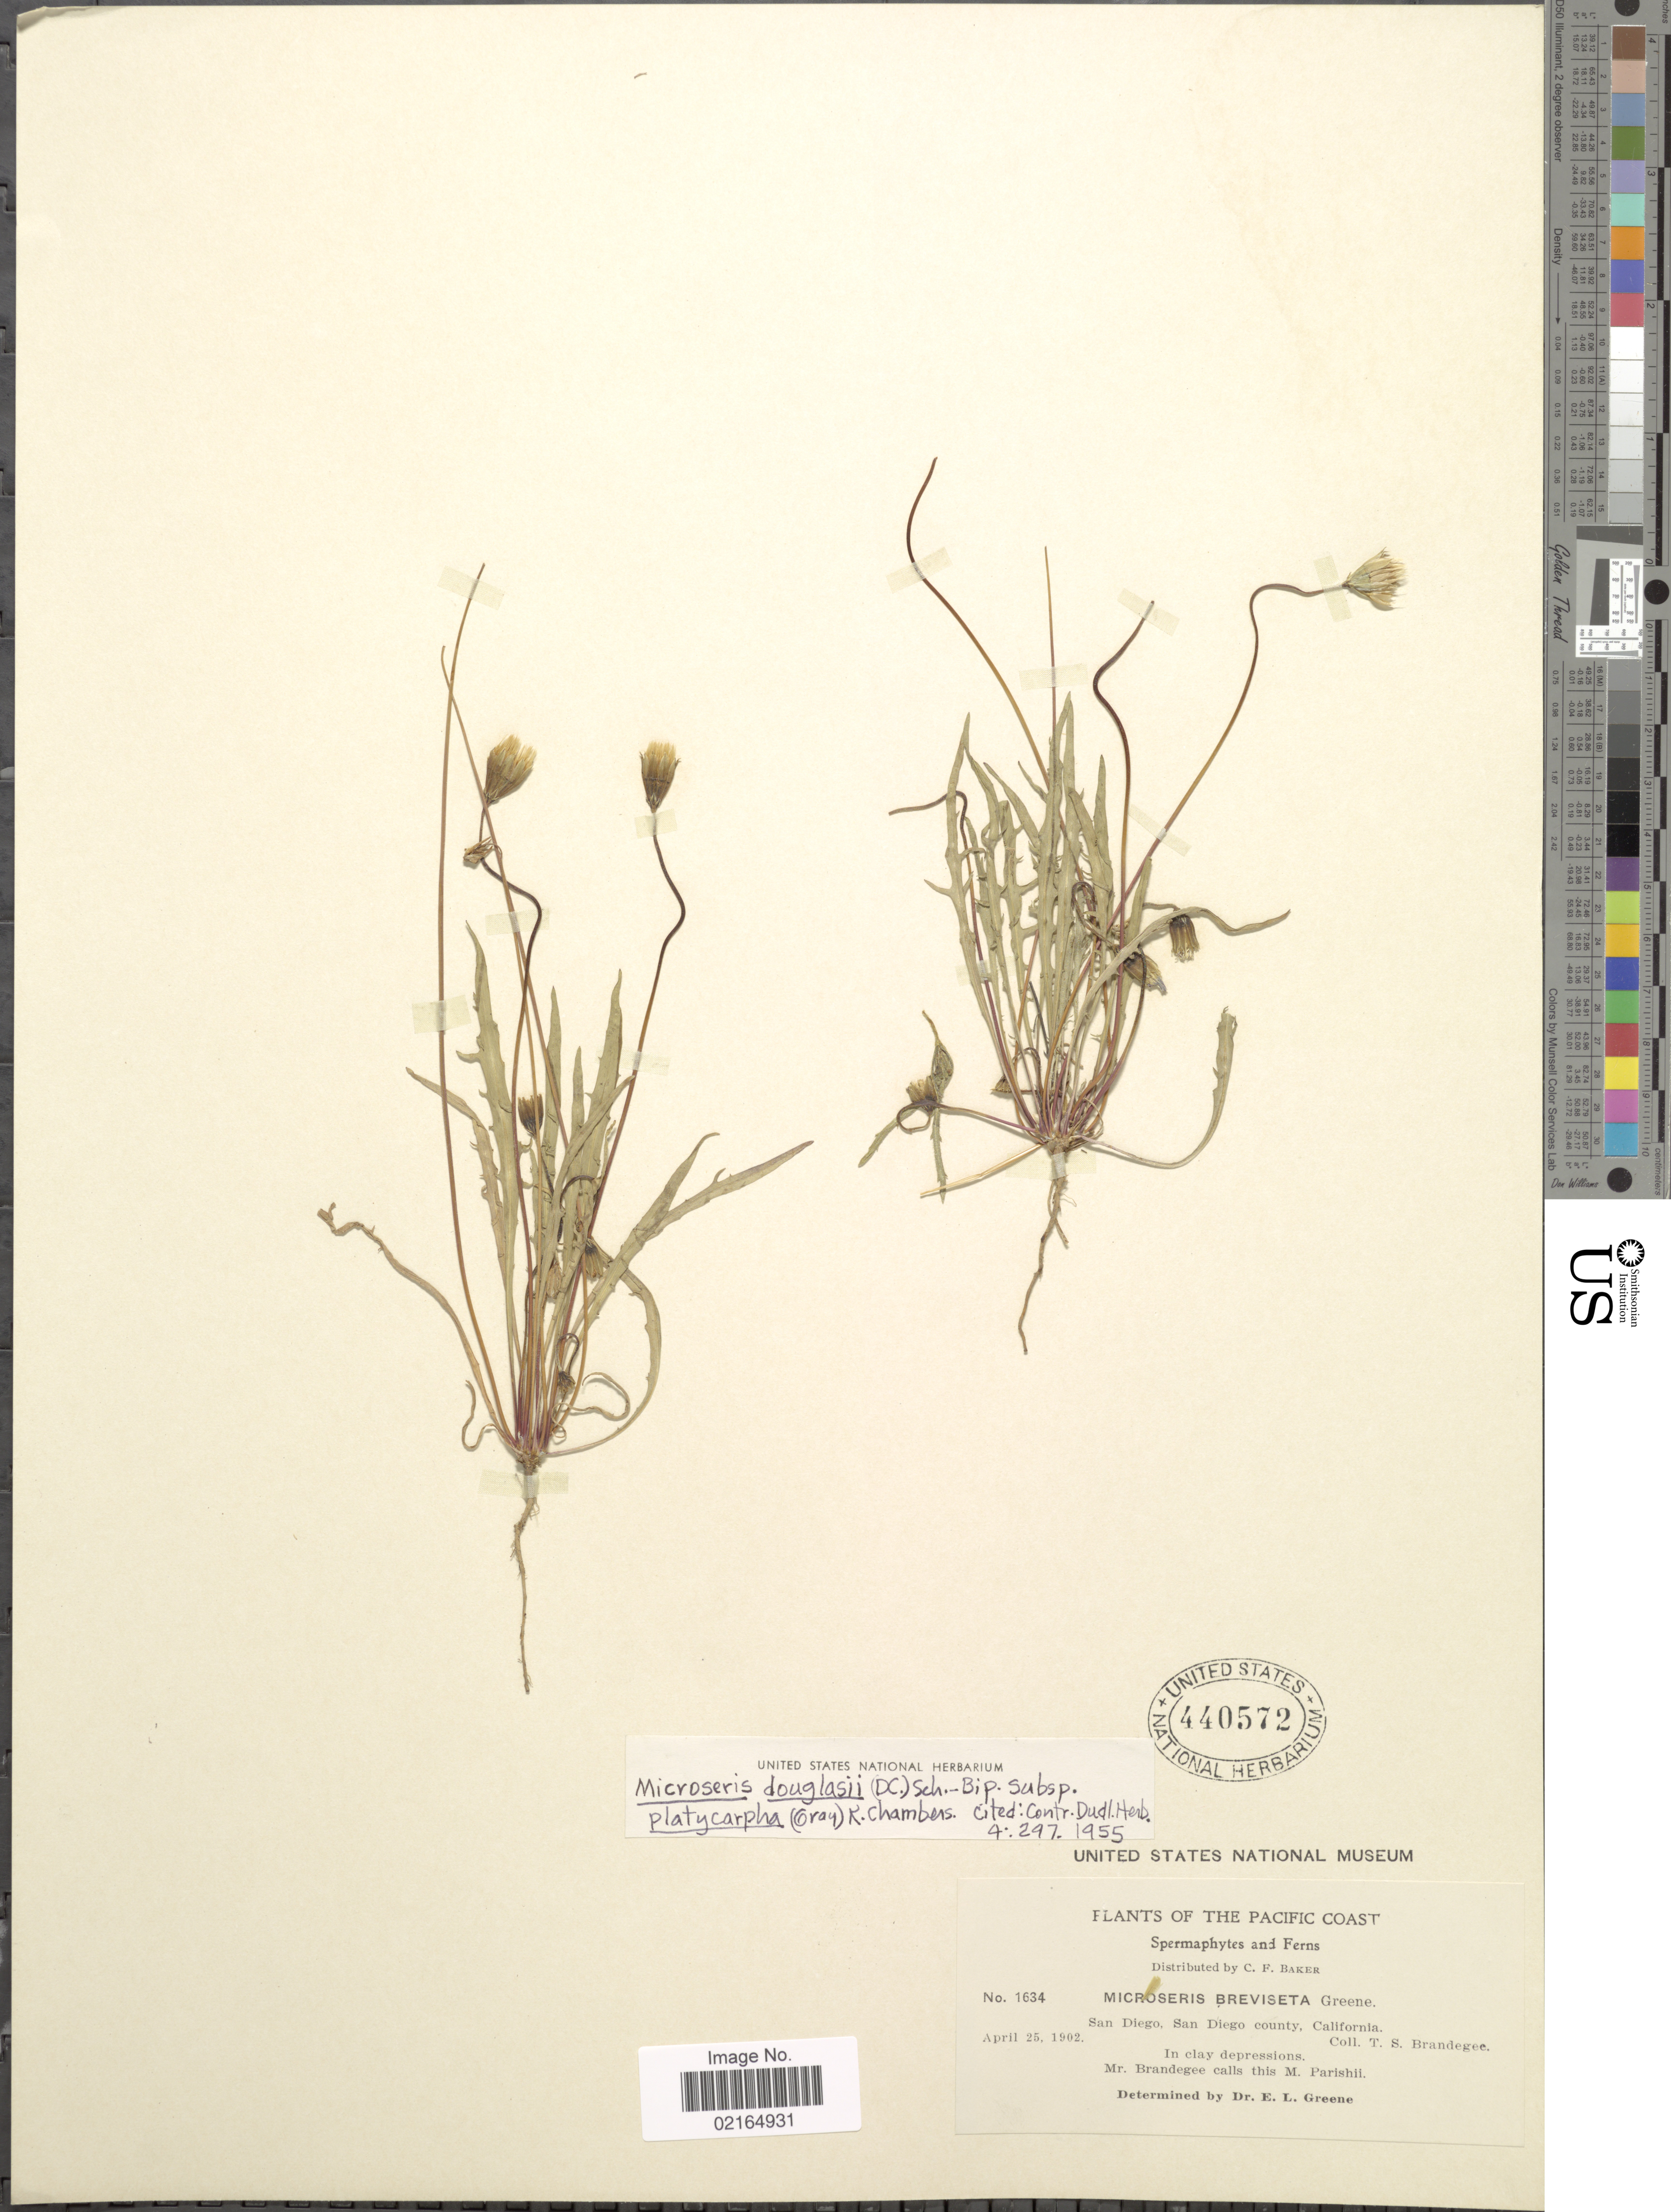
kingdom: Plantae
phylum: Tracheophyta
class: Magnoliopsida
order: Asterales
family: Asteraceae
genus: Microseris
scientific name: Microseris douglasii subsp. platycarpha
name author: (A. Gray) K.L. Chambers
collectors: T. S. Brandegee (herbarium)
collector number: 1634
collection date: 1902-04-25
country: United States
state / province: California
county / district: San Diego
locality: San Diego, San Diego County.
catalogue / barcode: US 440572